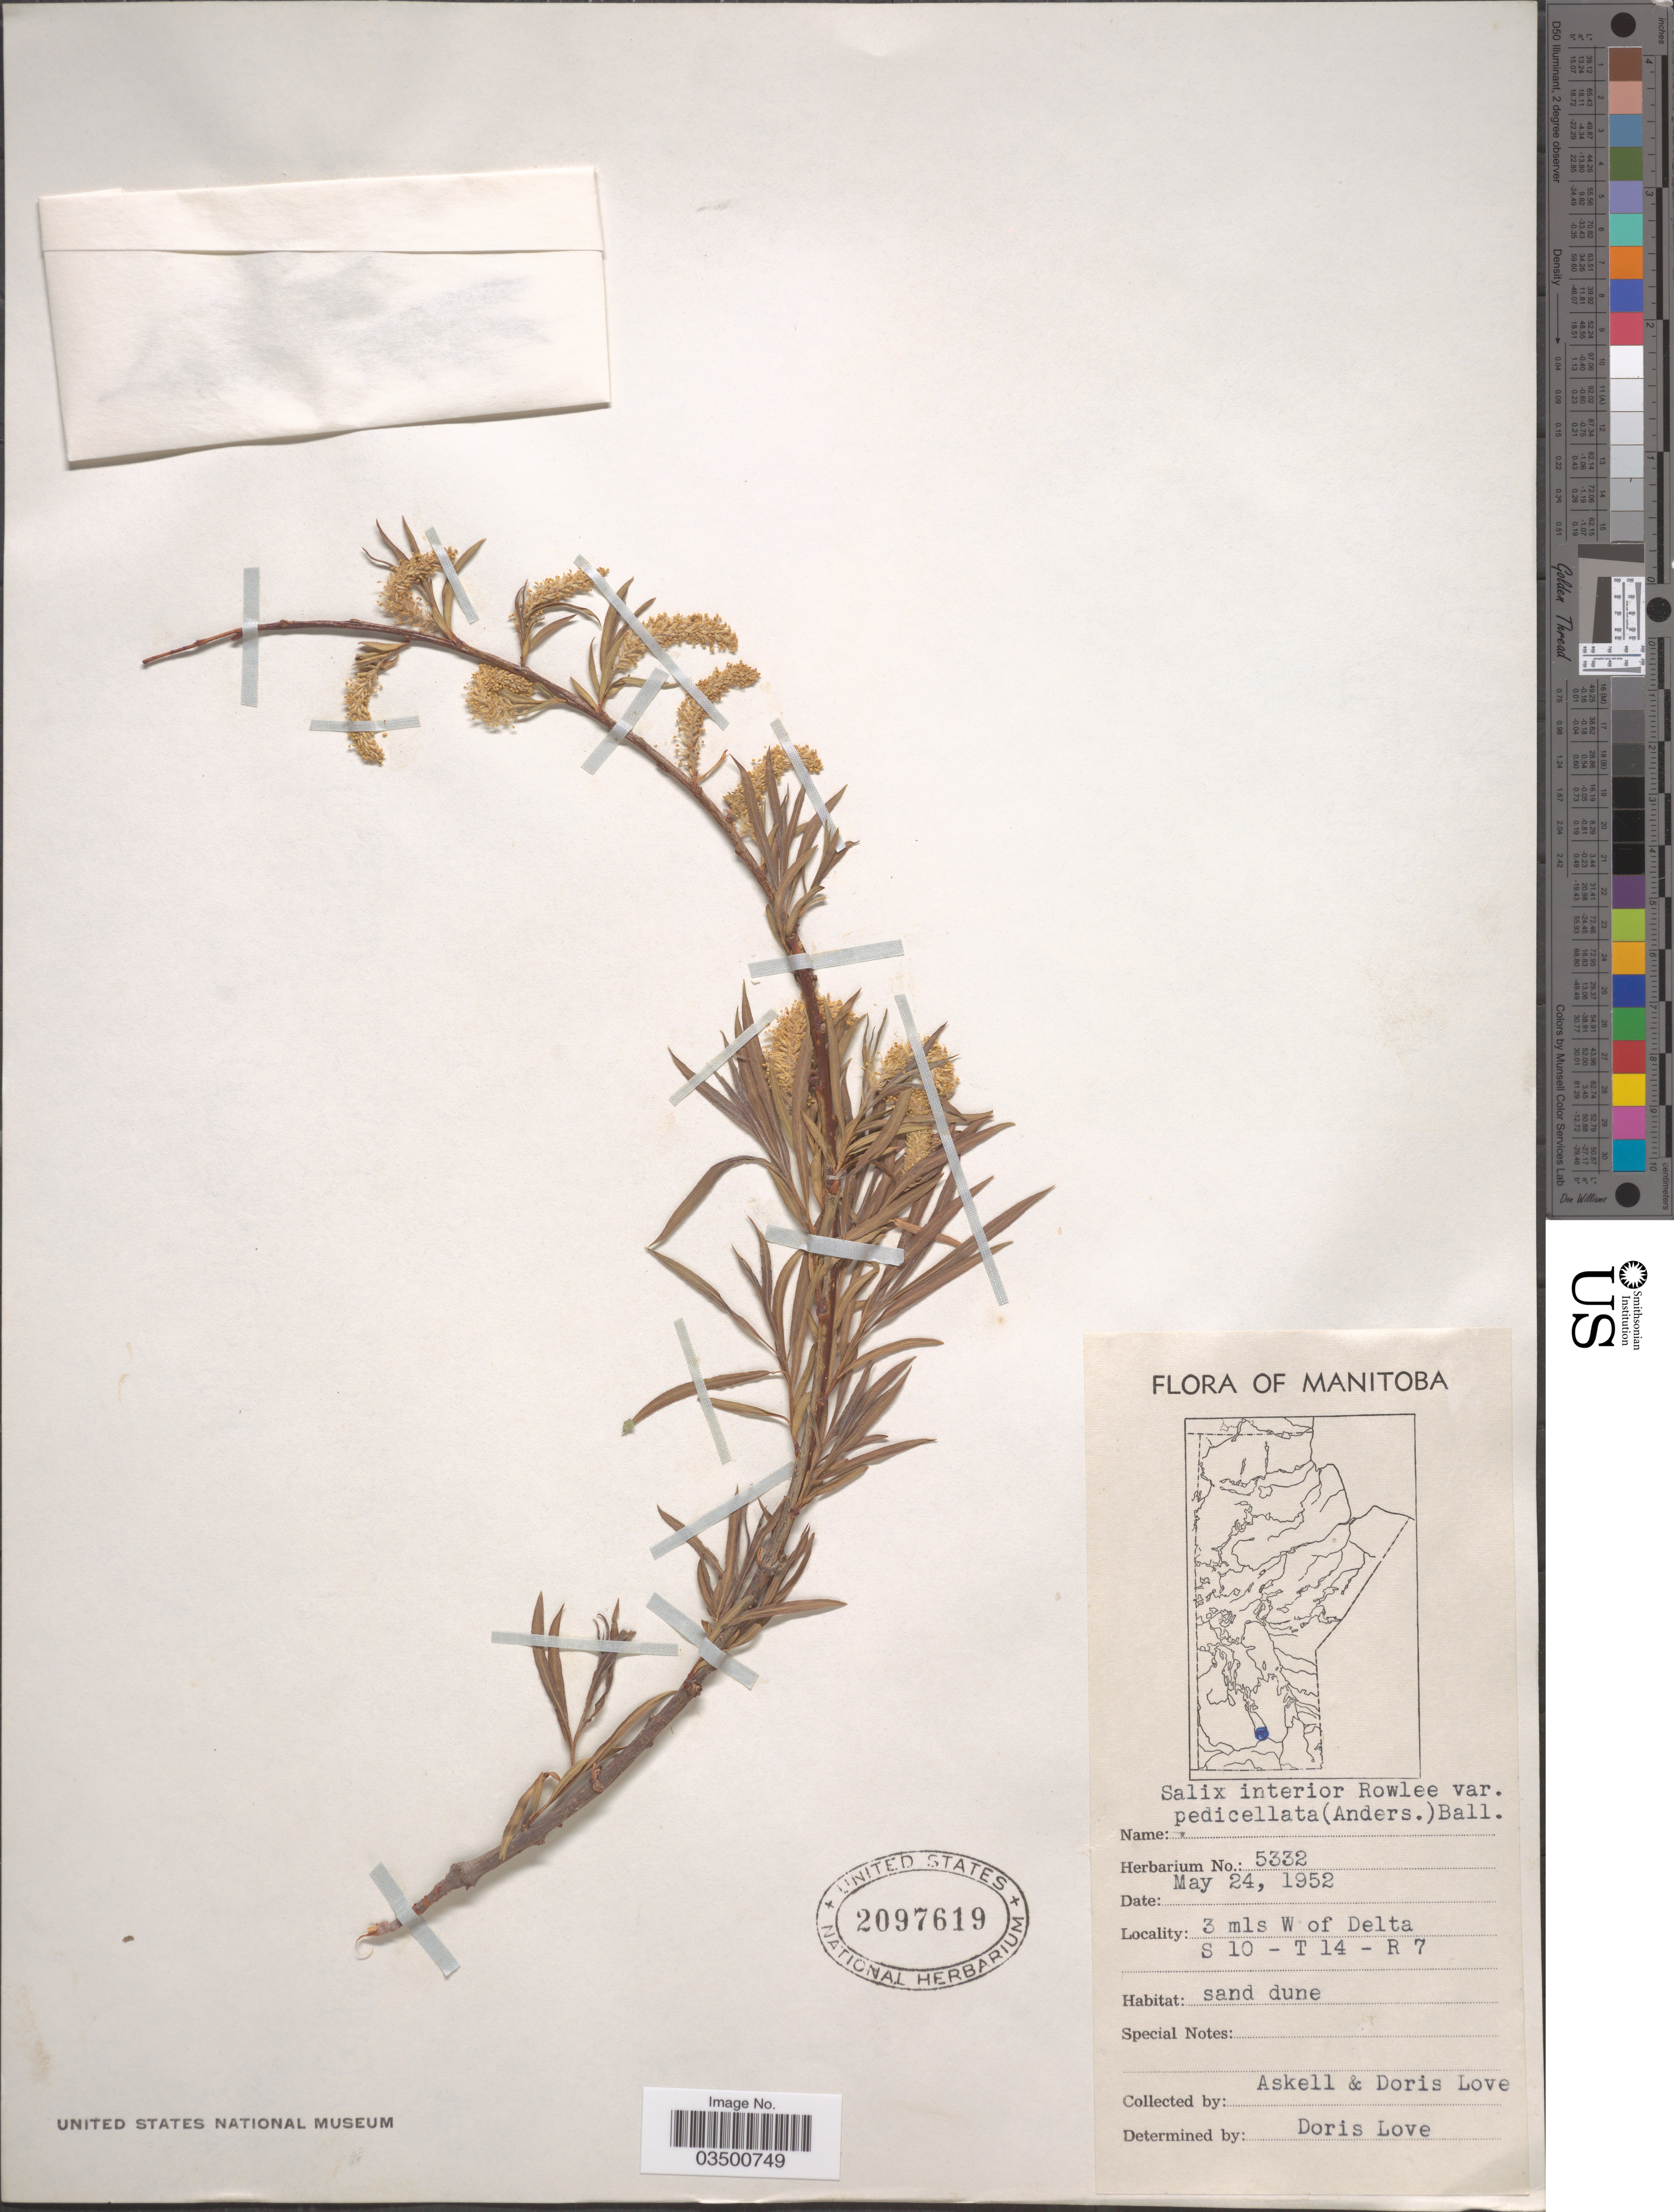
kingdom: Plantae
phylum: Tracheophyta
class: Magnoliopsida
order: Malpighiales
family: Salicaceae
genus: Salix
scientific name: Salix interior var. pedicellata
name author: (Andersson) C.R. Ball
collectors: Á. Löve & D. Löve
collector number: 5332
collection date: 1952-05-24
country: Canada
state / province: Manitoba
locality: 3 mls W of Delta. S 10 - T 14 - R 7.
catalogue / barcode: US 2097619